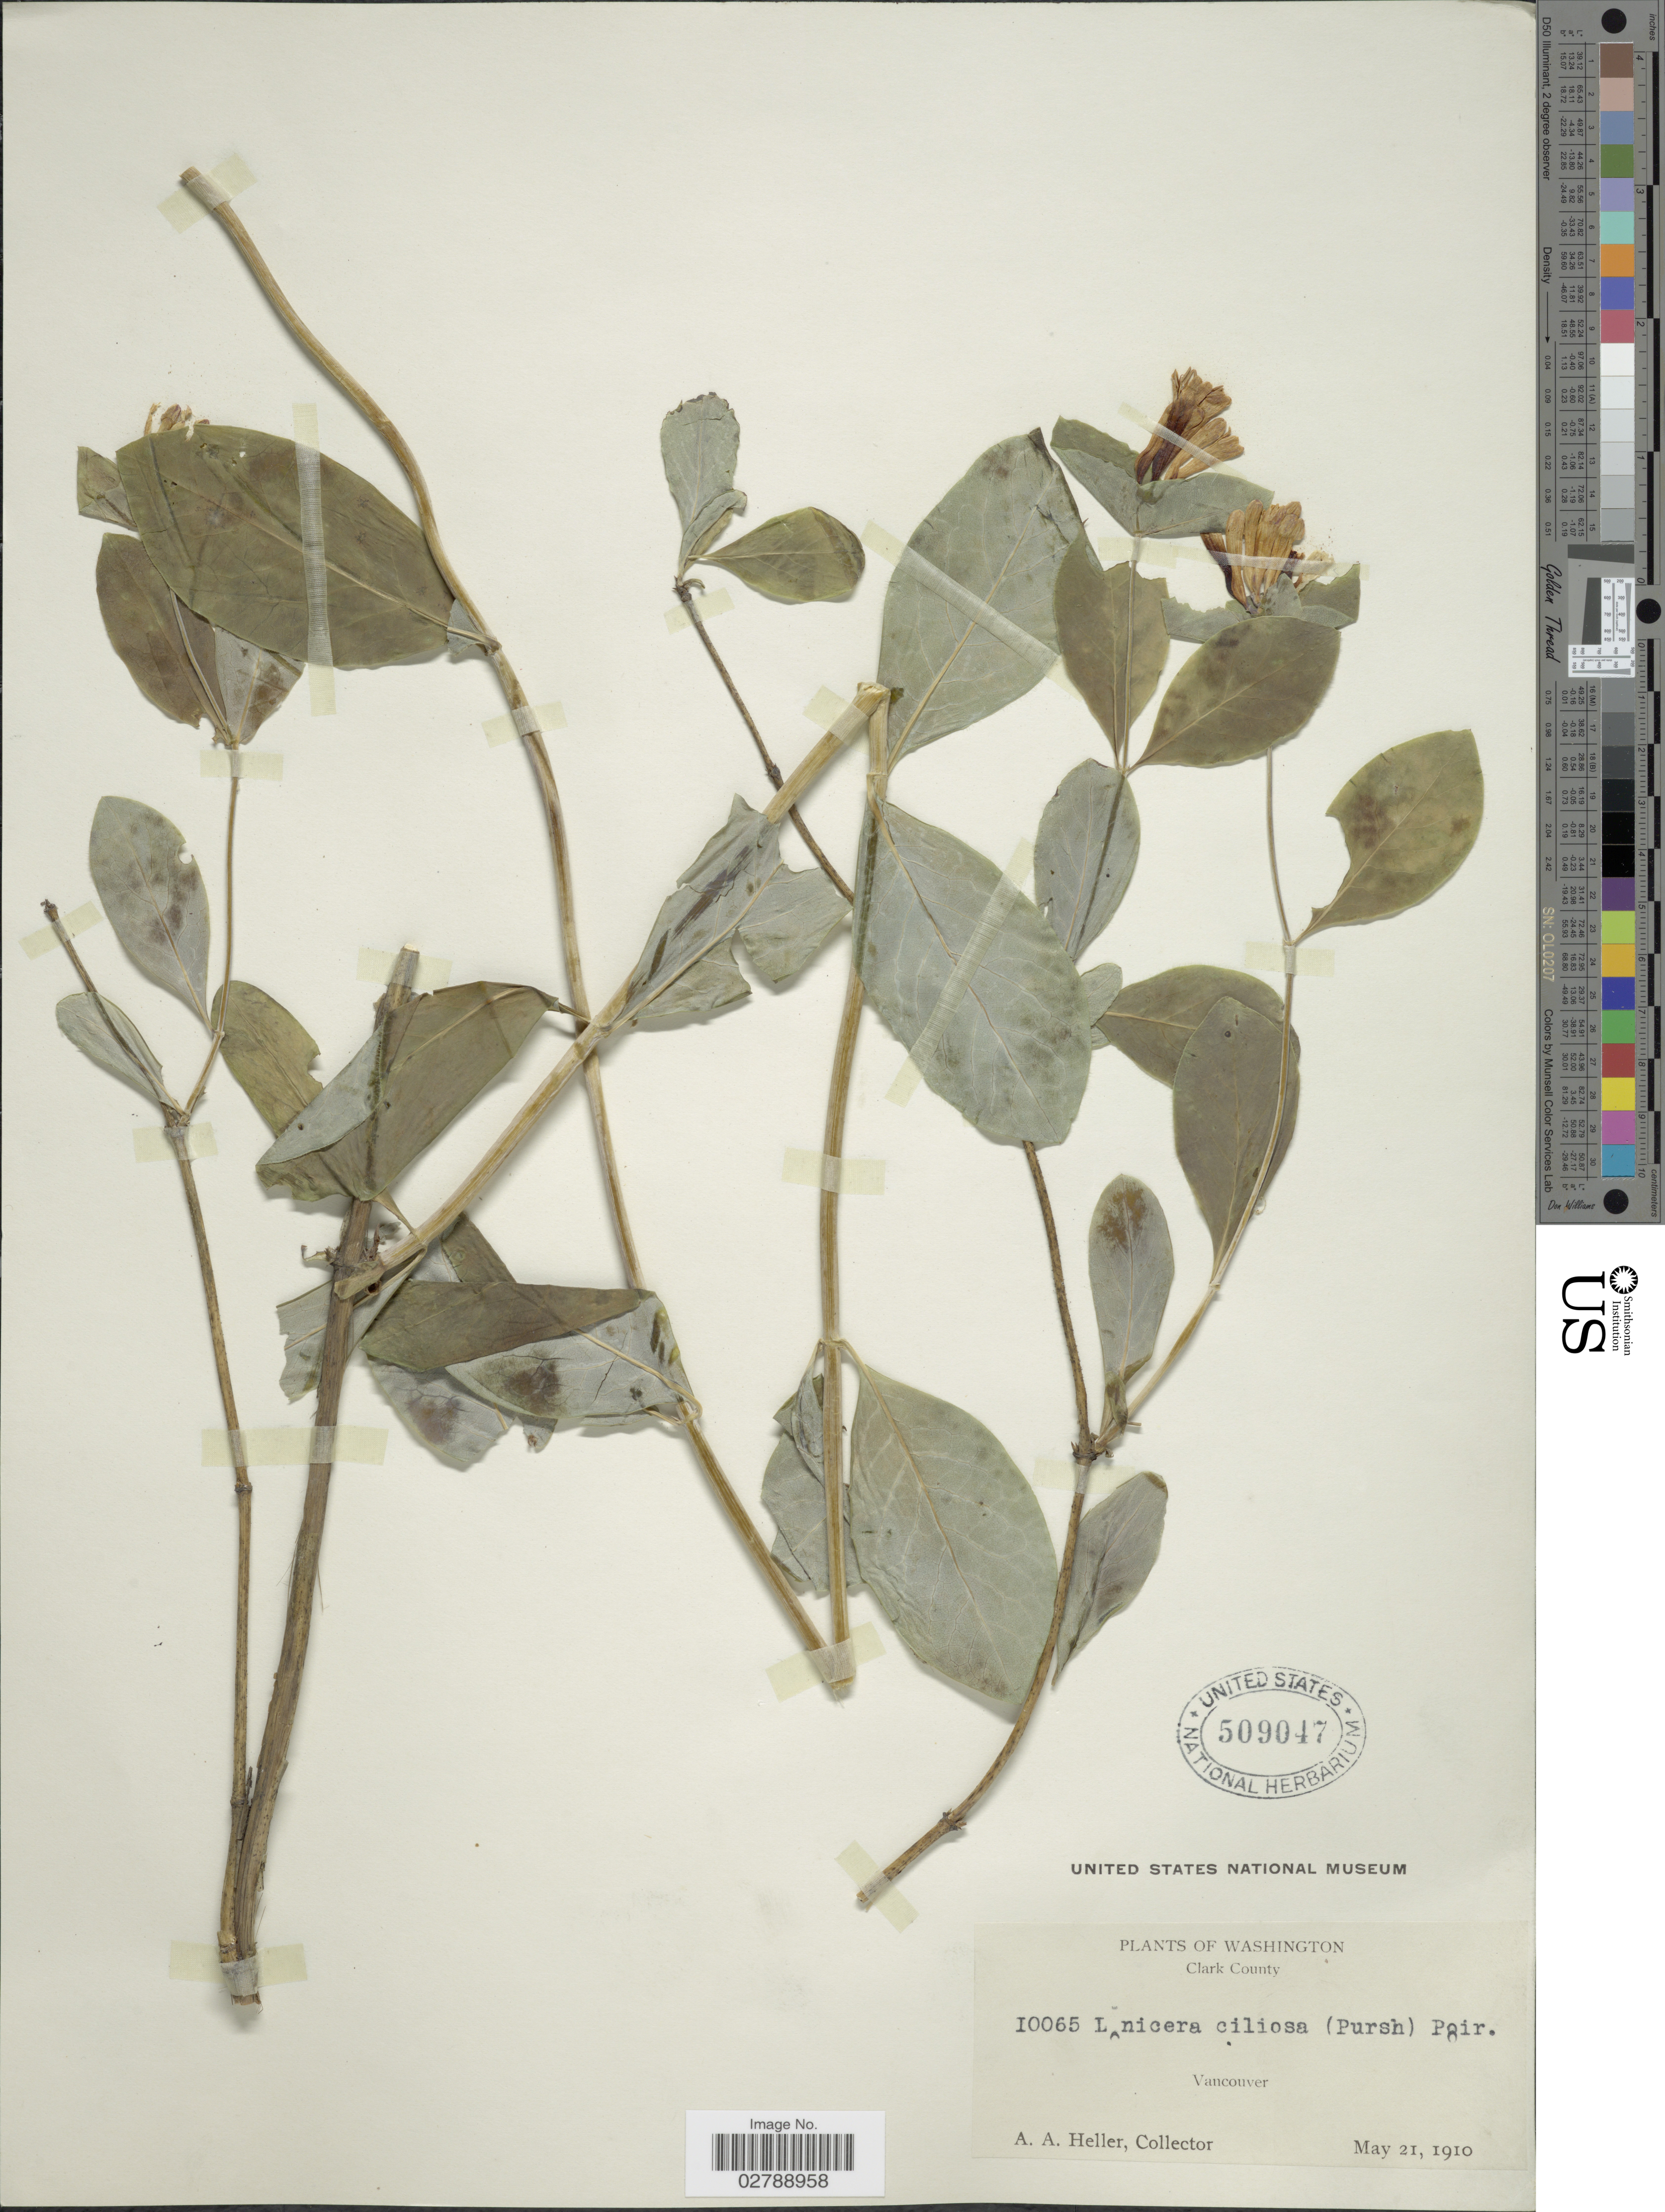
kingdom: Plantae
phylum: Tracheophyta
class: Magnoliopsida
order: Dipsacales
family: Caprifoliaceae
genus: Lonicera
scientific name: Lonicera ciliosa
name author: Poir.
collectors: A. A. Heller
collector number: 10065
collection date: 1910-05-21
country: United States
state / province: Washington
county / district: Clark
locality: Clark County. Vancouver.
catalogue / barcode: US 509047